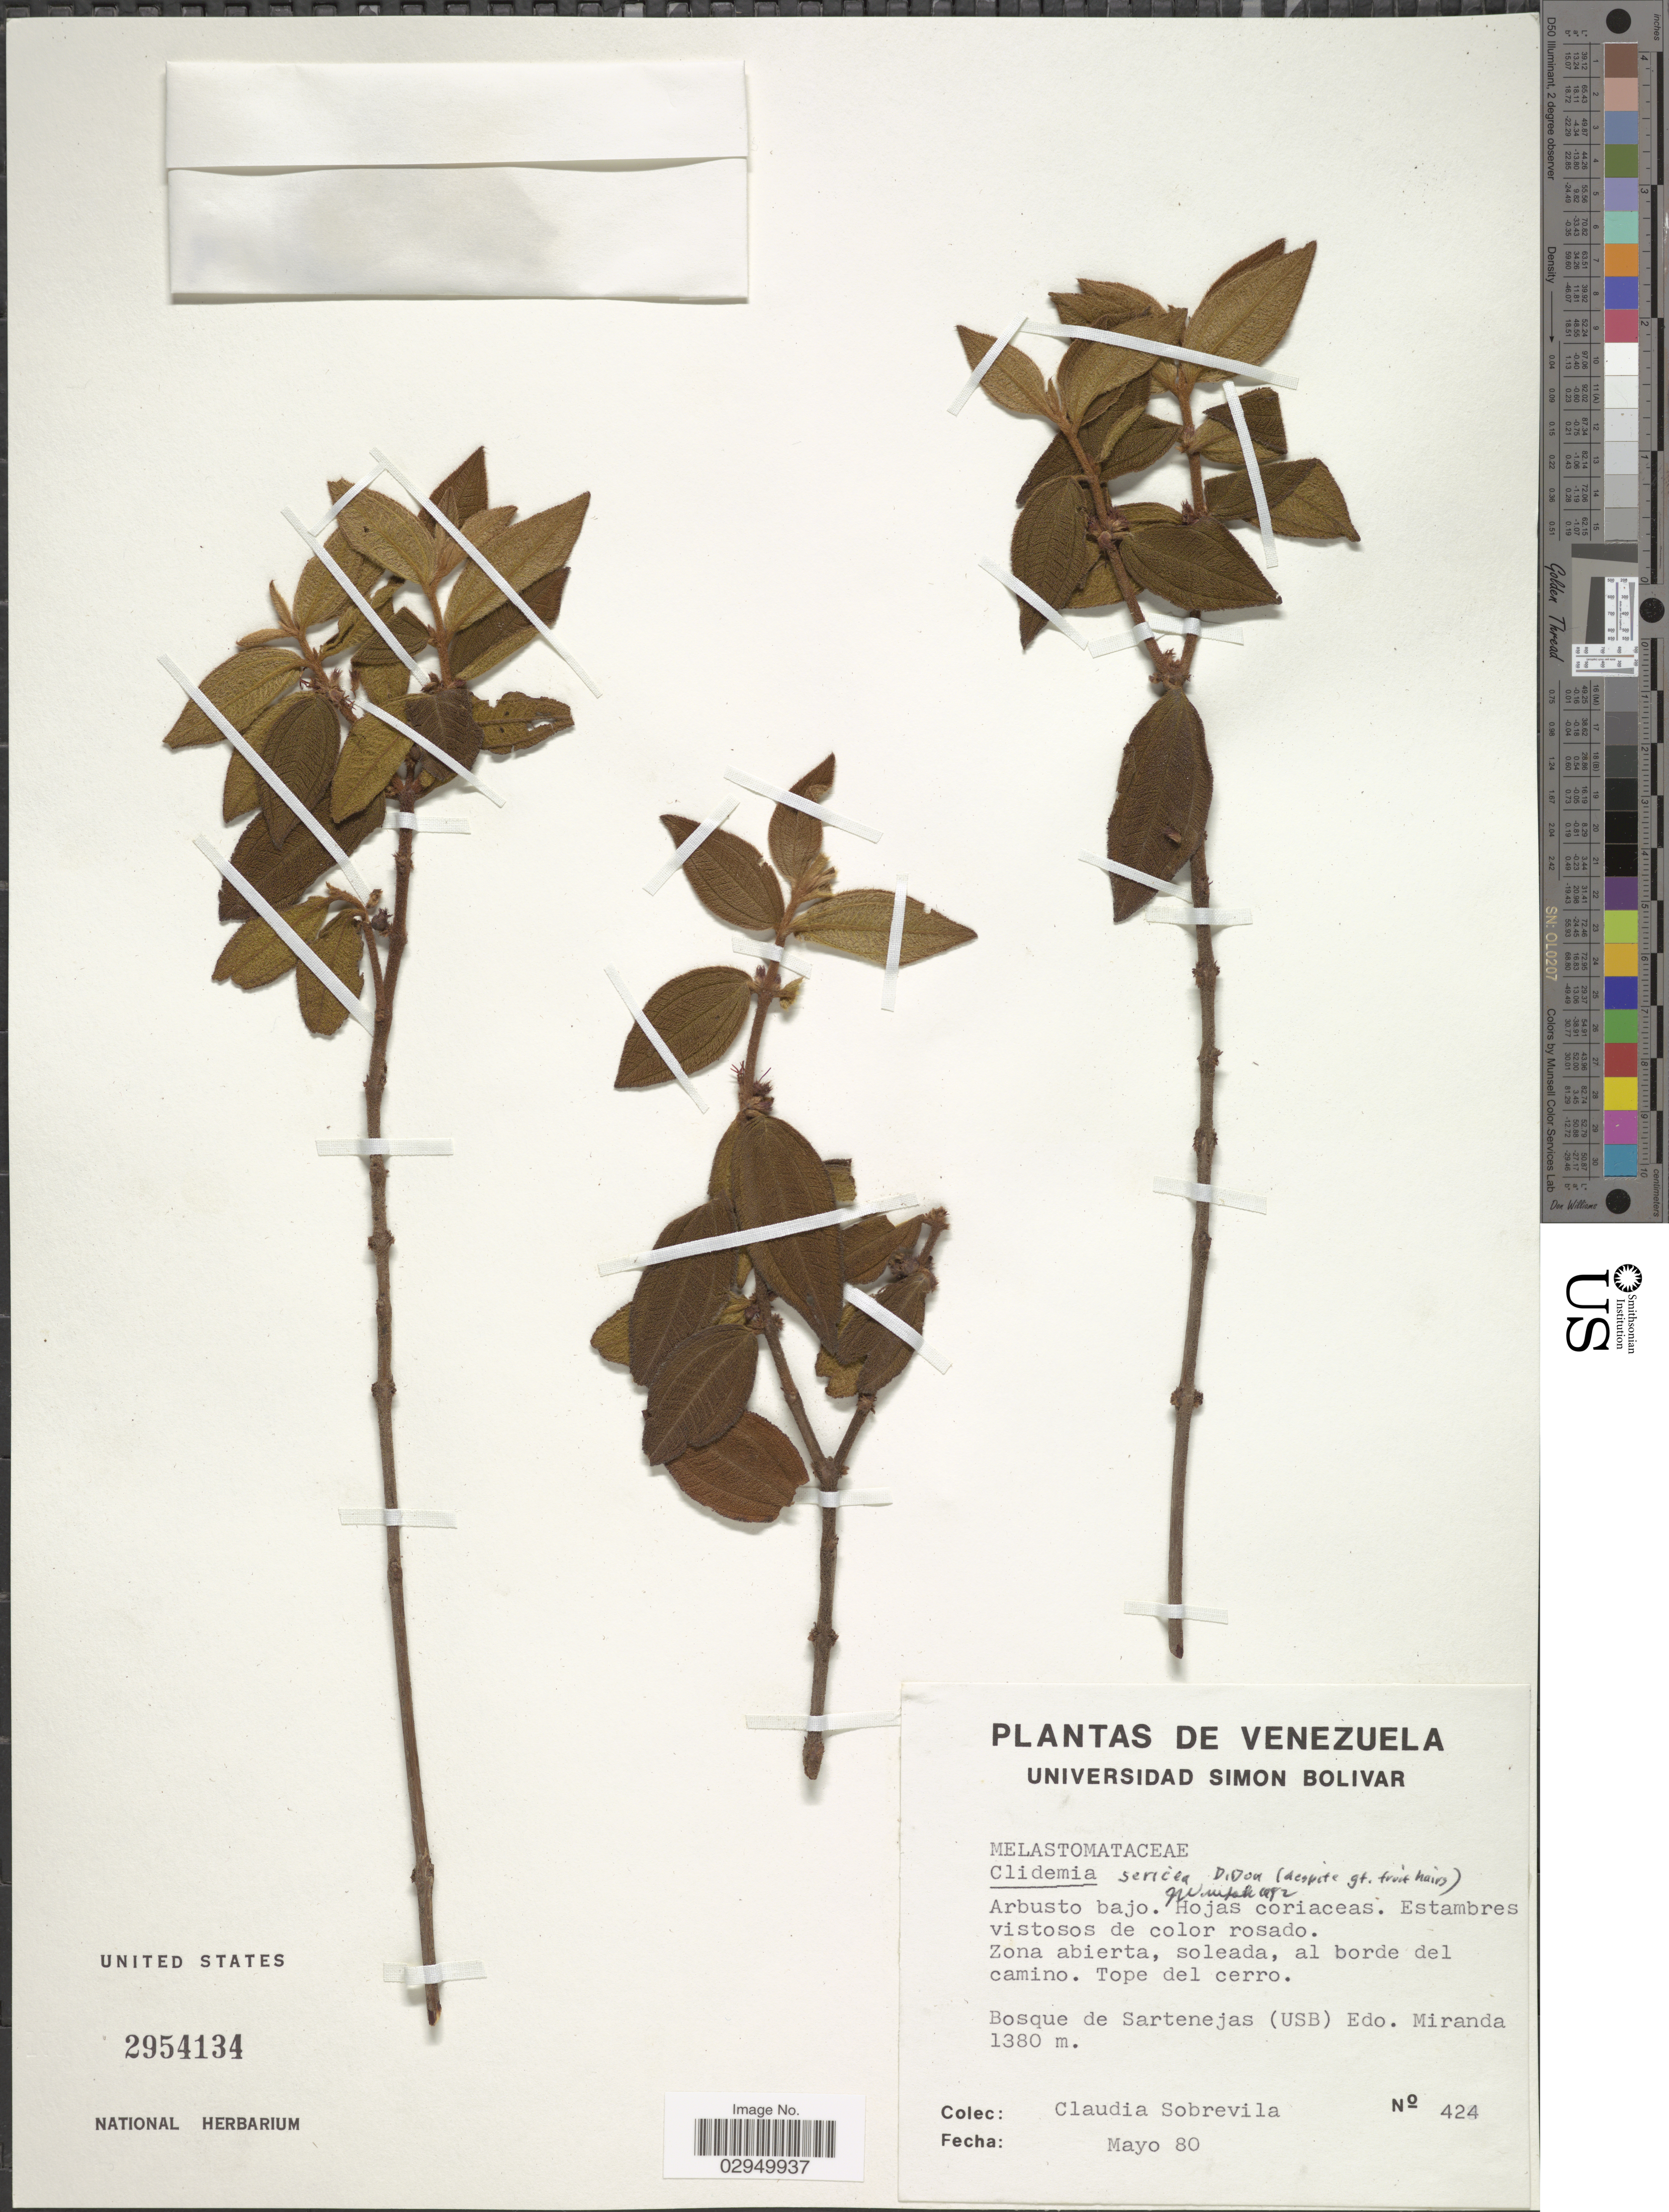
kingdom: Plantae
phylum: Tracheophyta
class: Magnoliopsida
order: Myrtales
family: Melastomataceae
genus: Clidemia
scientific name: Clidemia rubra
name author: (Aubl.) Mart.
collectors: C. Sobrevila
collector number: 424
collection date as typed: Transcribed d/m/y: /5/80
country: Venezuela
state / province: Miranda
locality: Zona abierta, soleada, al borde del camino. Tope del cerro. Bosque de Sartenejas (USB).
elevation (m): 1380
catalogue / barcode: US 2954134